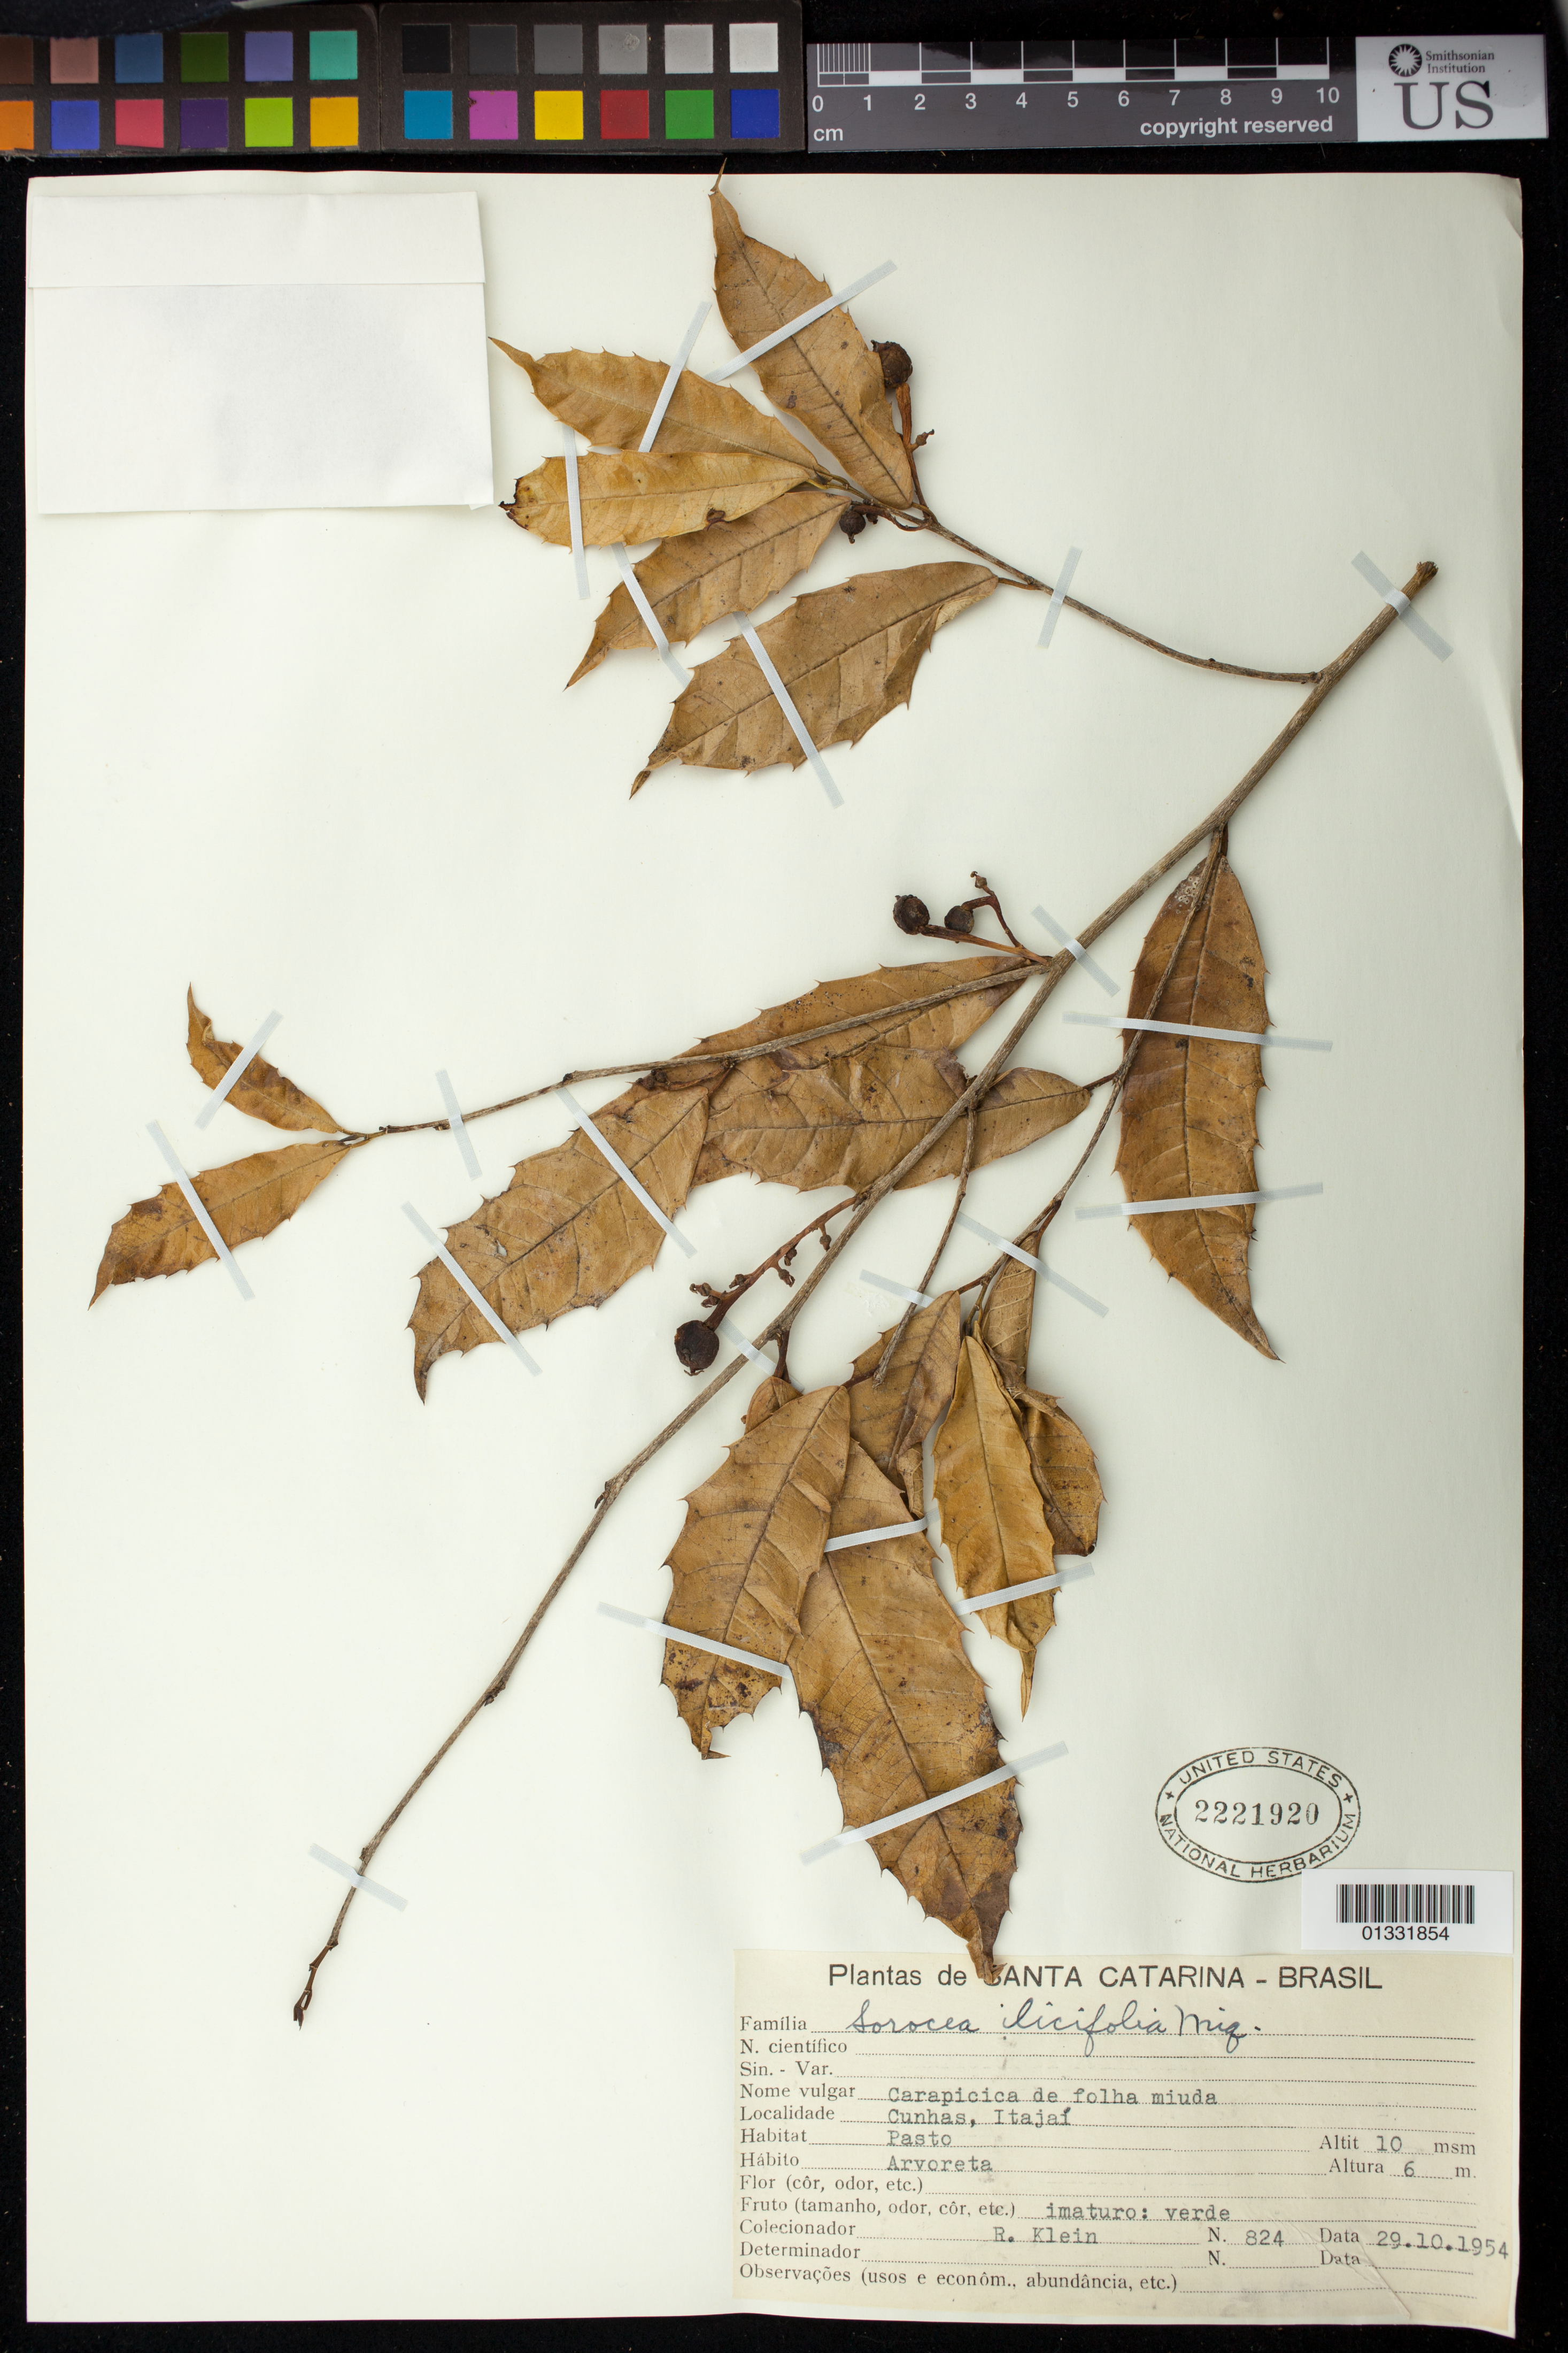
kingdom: Plantae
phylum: Tracheophyta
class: Magnoliopsida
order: Rosales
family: Moraceae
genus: Sorocea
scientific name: Sorocea bonplandii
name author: (Baill.) W.C. Burger et al.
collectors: R. M. Klein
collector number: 824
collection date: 1954-10-29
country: Brazil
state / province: Santa Catarina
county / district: Itajaí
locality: Cunhas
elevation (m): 10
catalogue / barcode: US 2221920